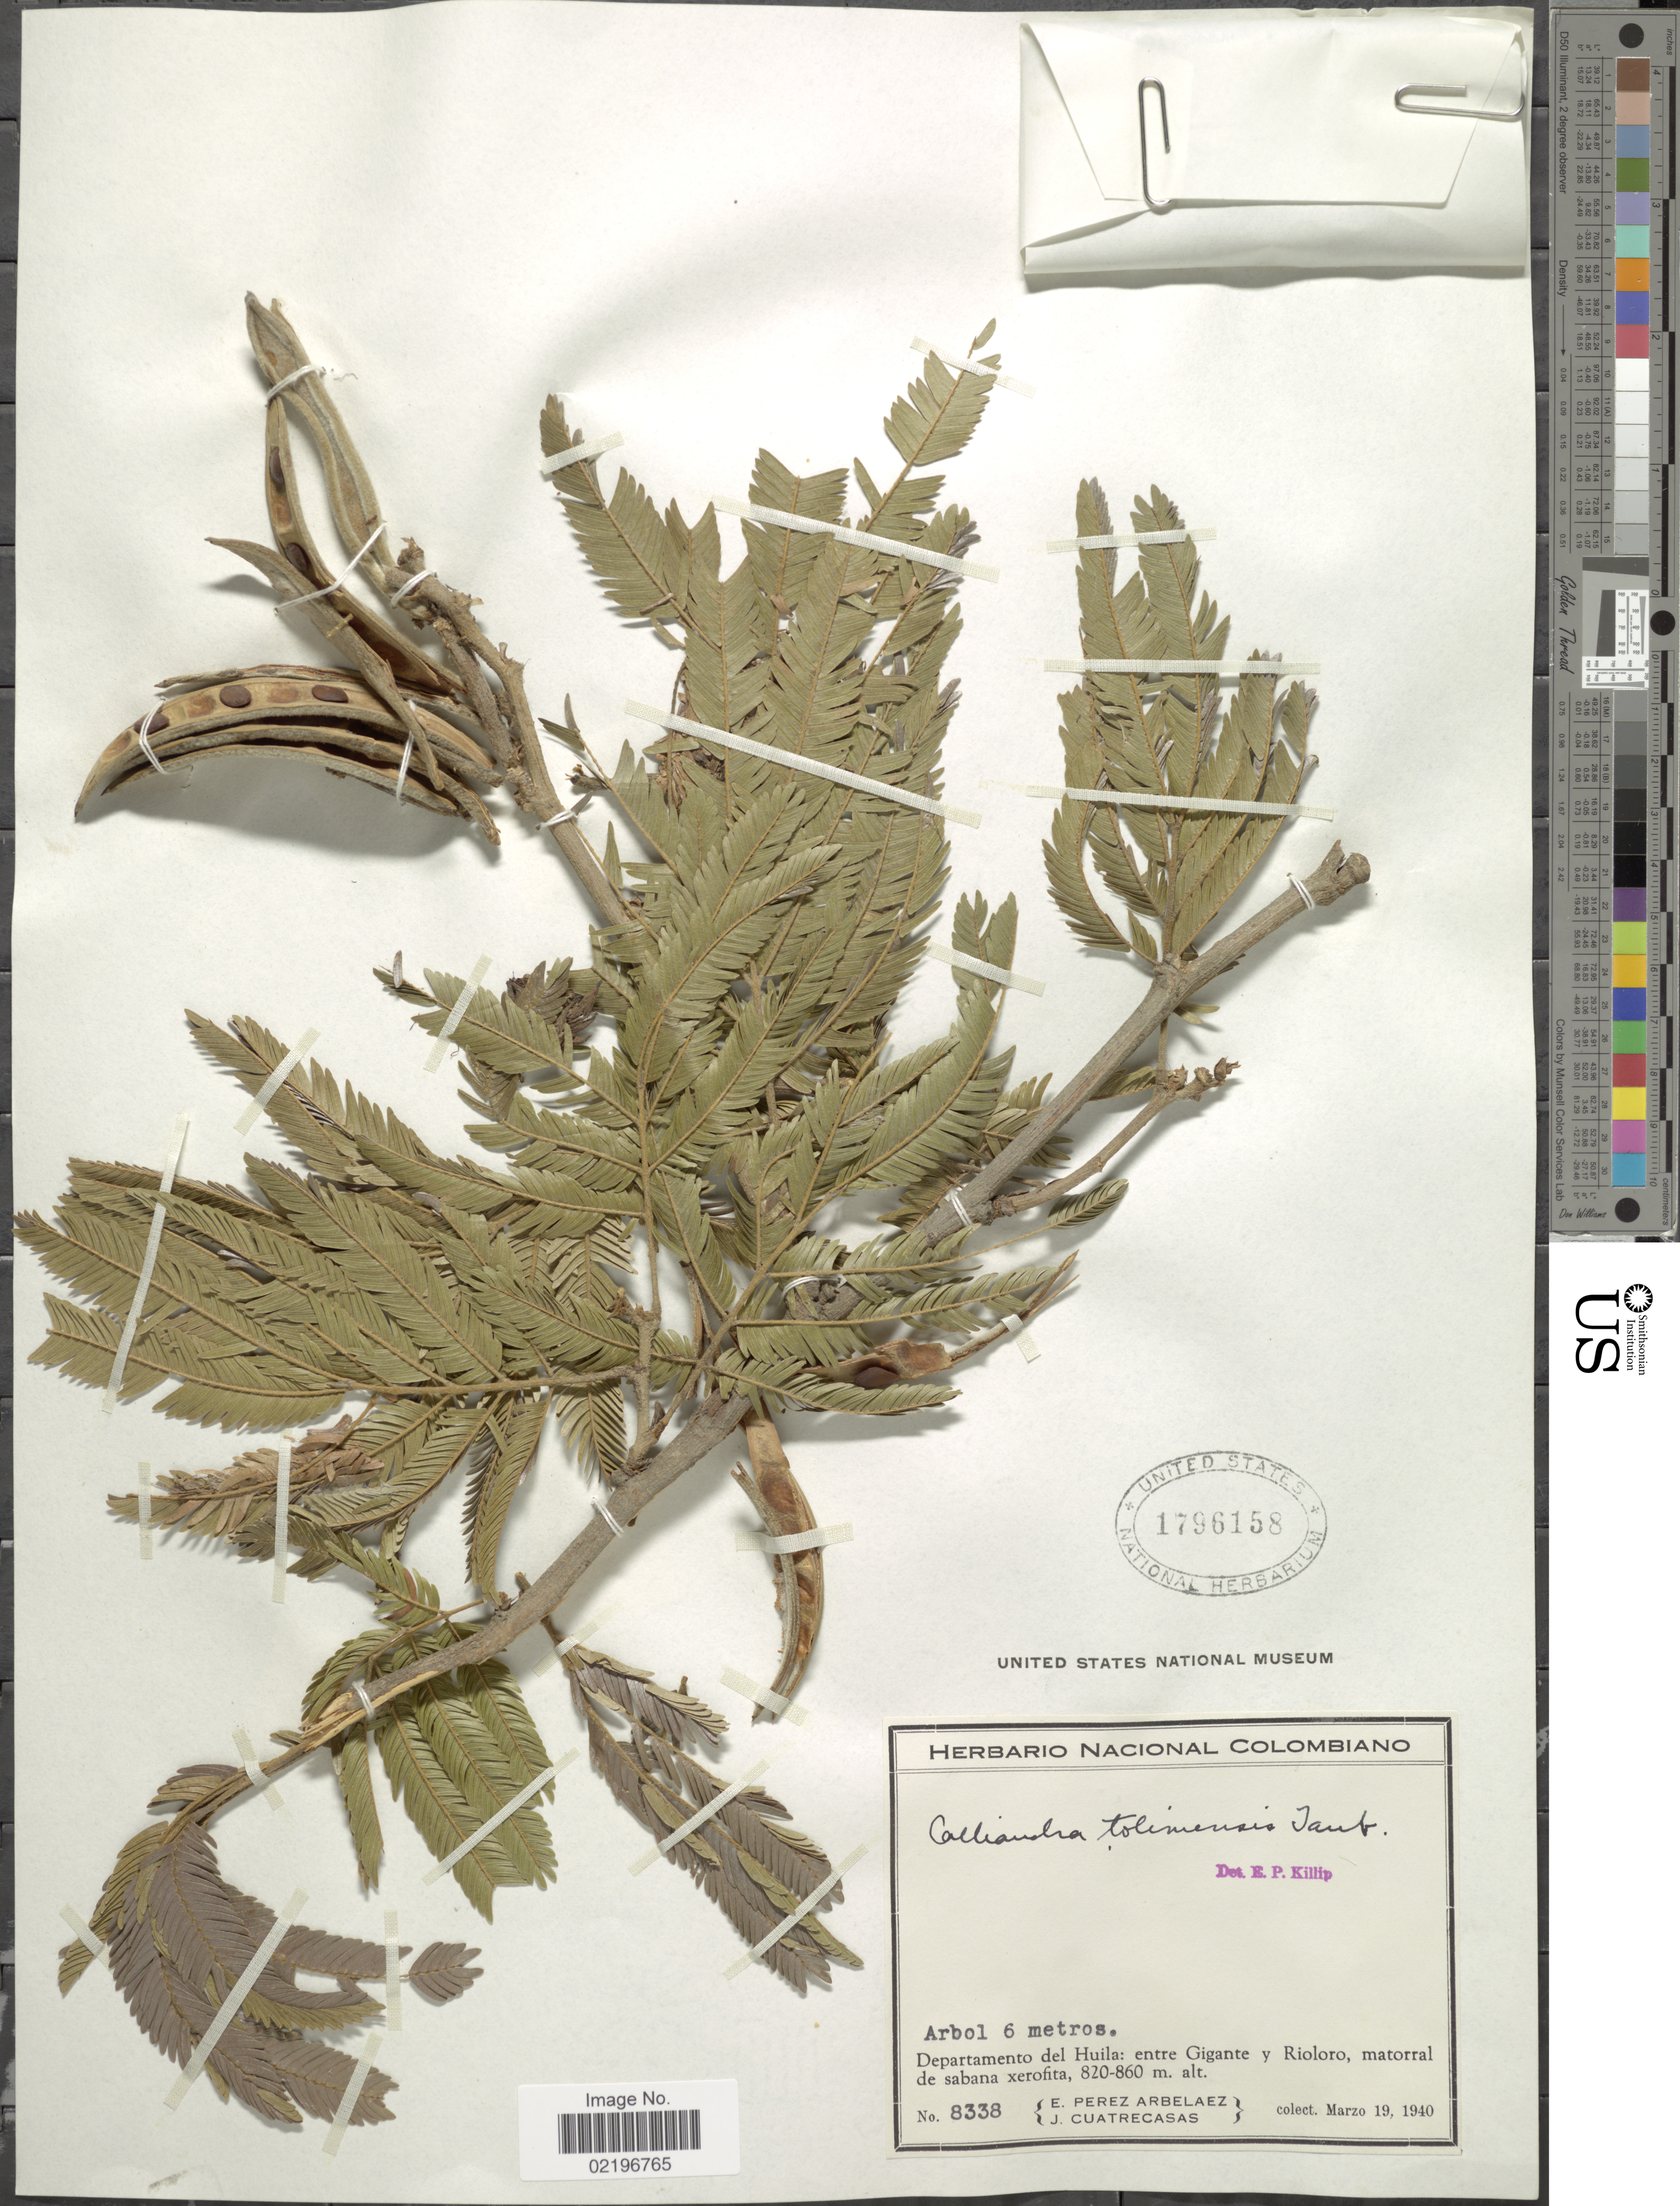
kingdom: Plantae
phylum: Tracheophyta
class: Magnoliopsida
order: Fabales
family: Fabaceae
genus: Calliandra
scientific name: Calliandra tolimensis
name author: Taub.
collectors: E. Pérez Arbeláez & J. Cuatrecasas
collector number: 8338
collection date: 1940-03-19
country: Colombia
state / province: Huila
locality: Departamento del Huila: entre Gigante y Rioloro, matorral de sabanna xerofita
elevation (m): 820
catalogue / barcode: US 1796158